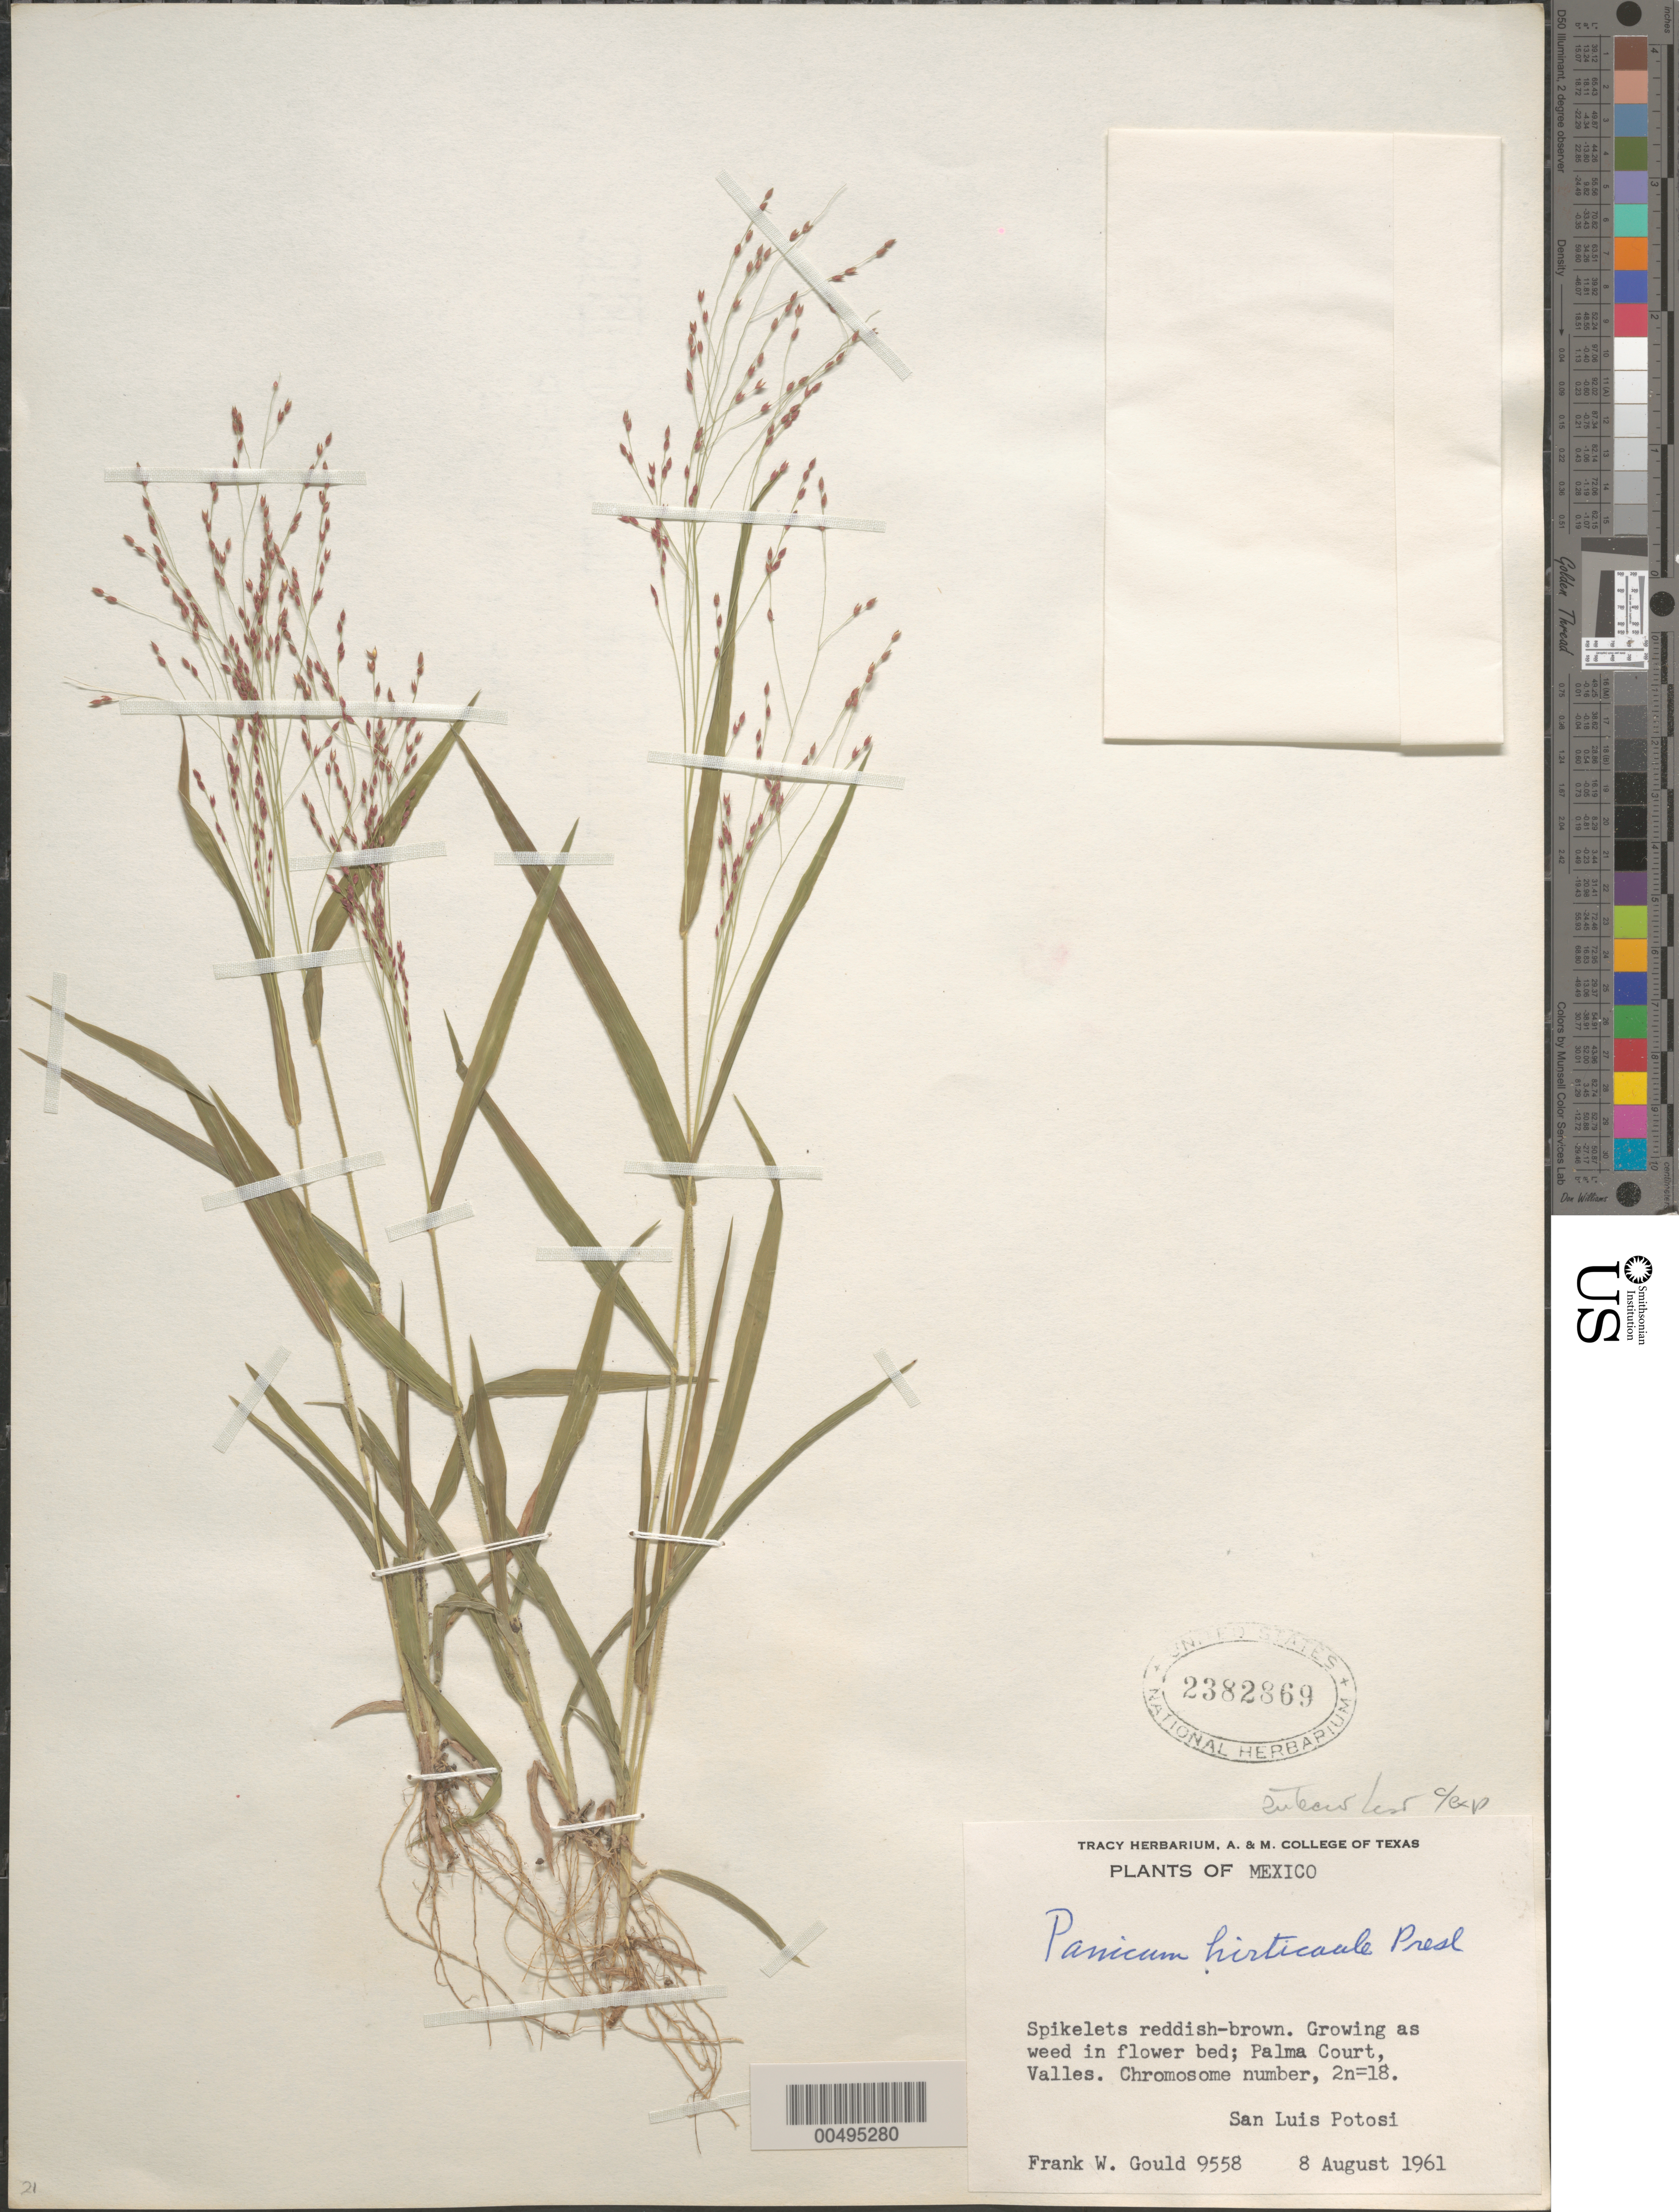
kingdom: Plantae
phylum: Tracheophyta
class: Liliopsida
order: Poales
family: Poaceae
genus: Panicum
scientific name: Panicum hirticaule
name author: J. Presl in C. Presl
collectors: F. W. Gould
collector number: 9558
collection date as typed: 8 Aug 1961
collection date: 1961-08-08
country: Mexico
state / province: San Luis Potosi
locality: Palma Court, Valles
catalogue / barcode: US 2382869